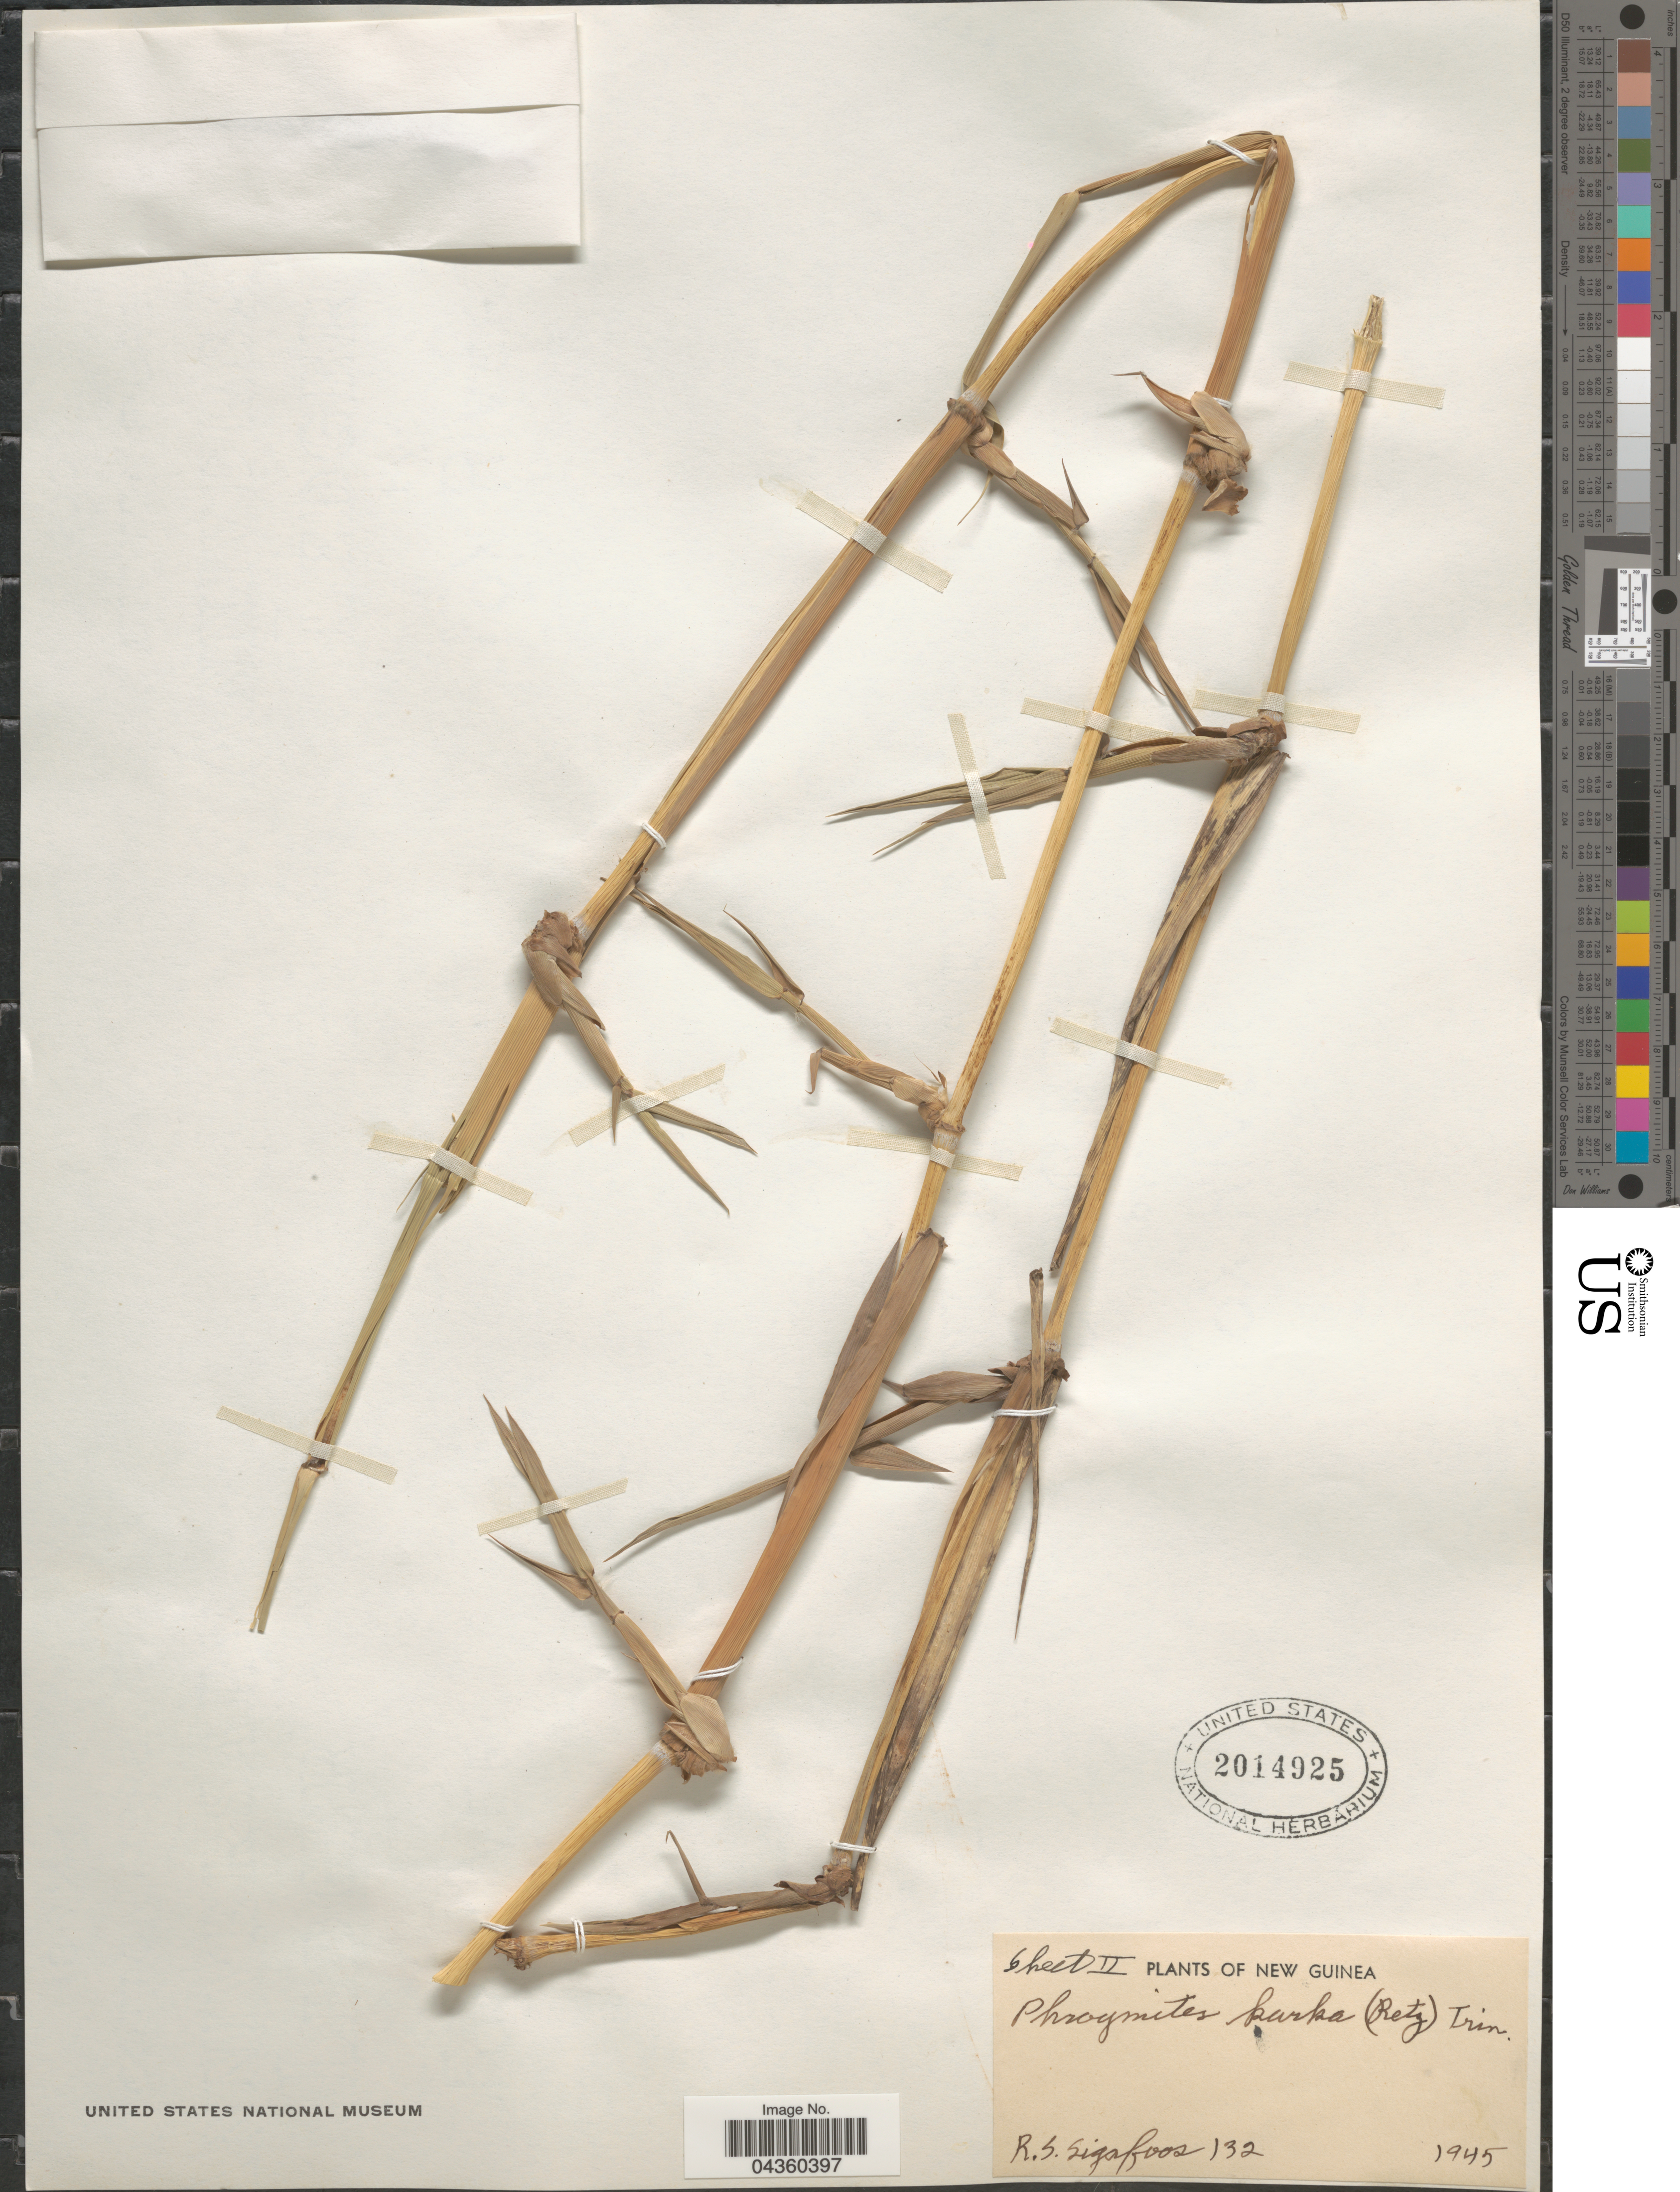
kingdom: Plantae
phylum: Tracheophyta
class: Liliopsida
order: Poales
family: Poaceae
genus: Phragmites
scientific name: Phragmites karka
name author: (Retz.) Trin. ex Steud.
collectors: R. Sigafoos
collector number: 132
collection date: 1945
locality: New Guinea.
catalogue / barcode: US 2014925